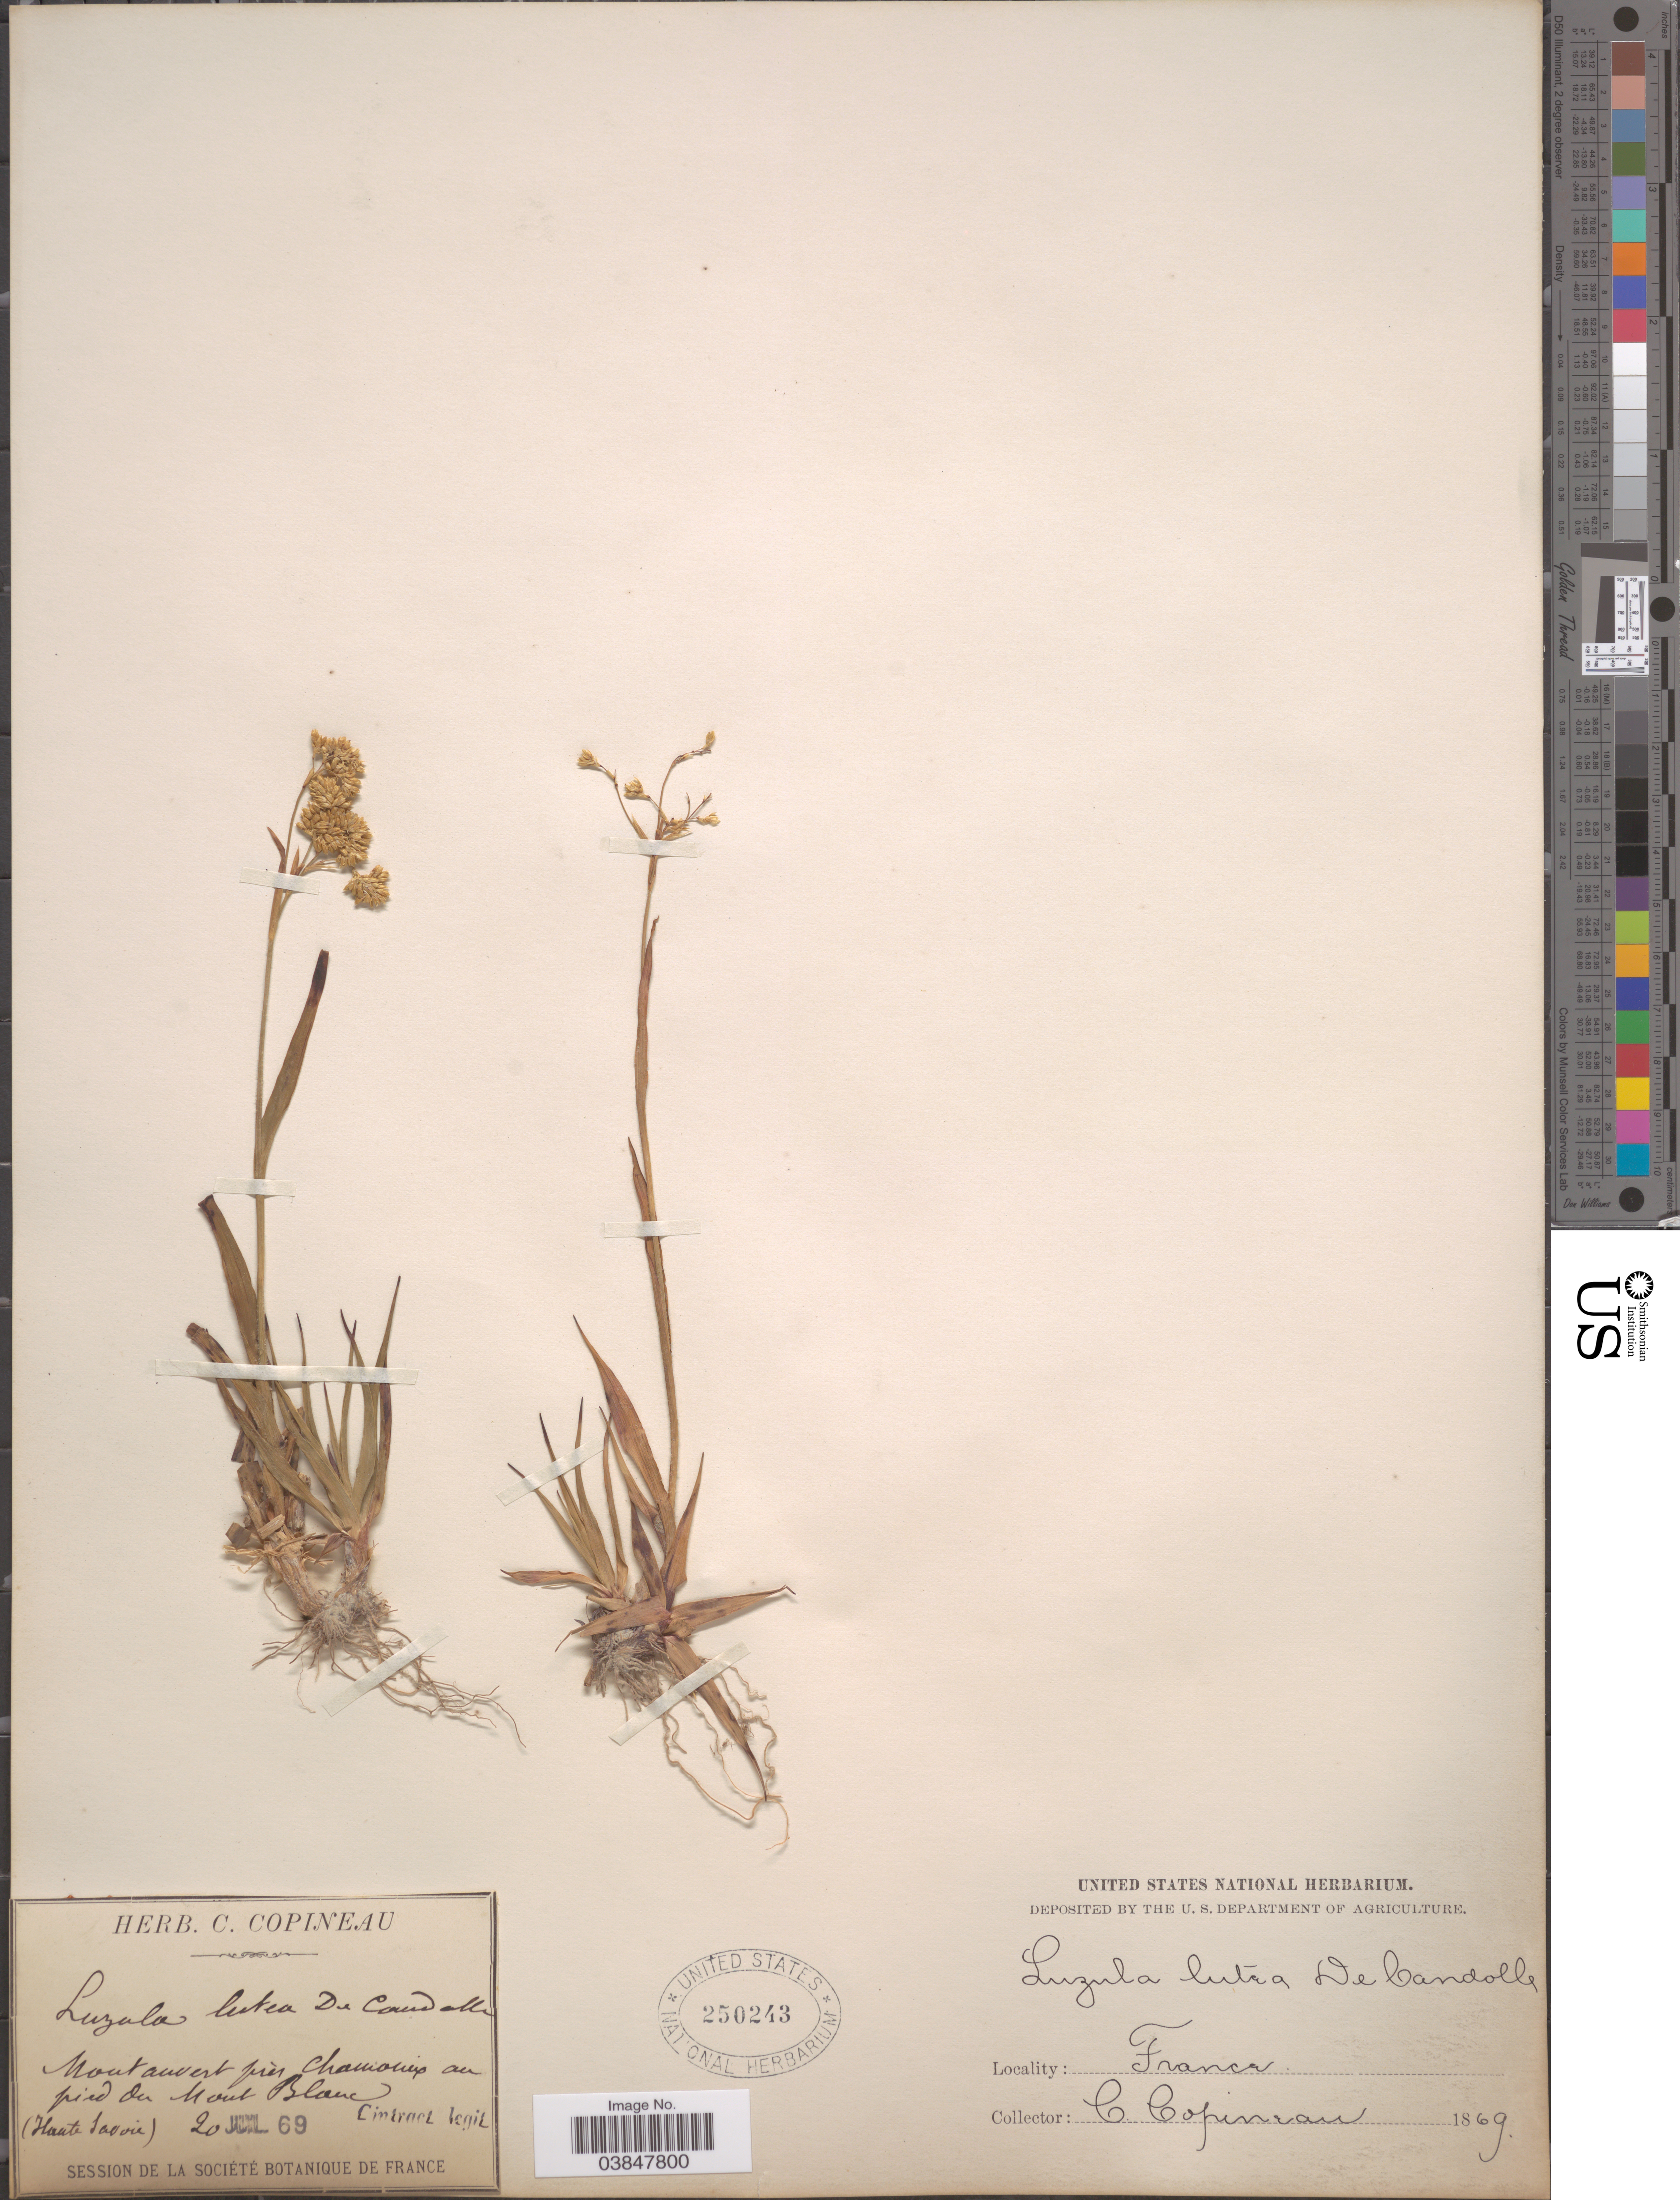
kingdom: Plantae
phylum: Tracheophyta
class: Liliopsida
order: Poales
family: Juncaceae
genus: Luzula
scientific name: Luzula lutea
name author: (All.) DC.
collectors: C. Copineau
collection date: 1869-07-20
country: France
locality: Montauvert prés Chamioners au pird du Mont Blanc (Haute Savoie).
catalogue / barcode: US 250243